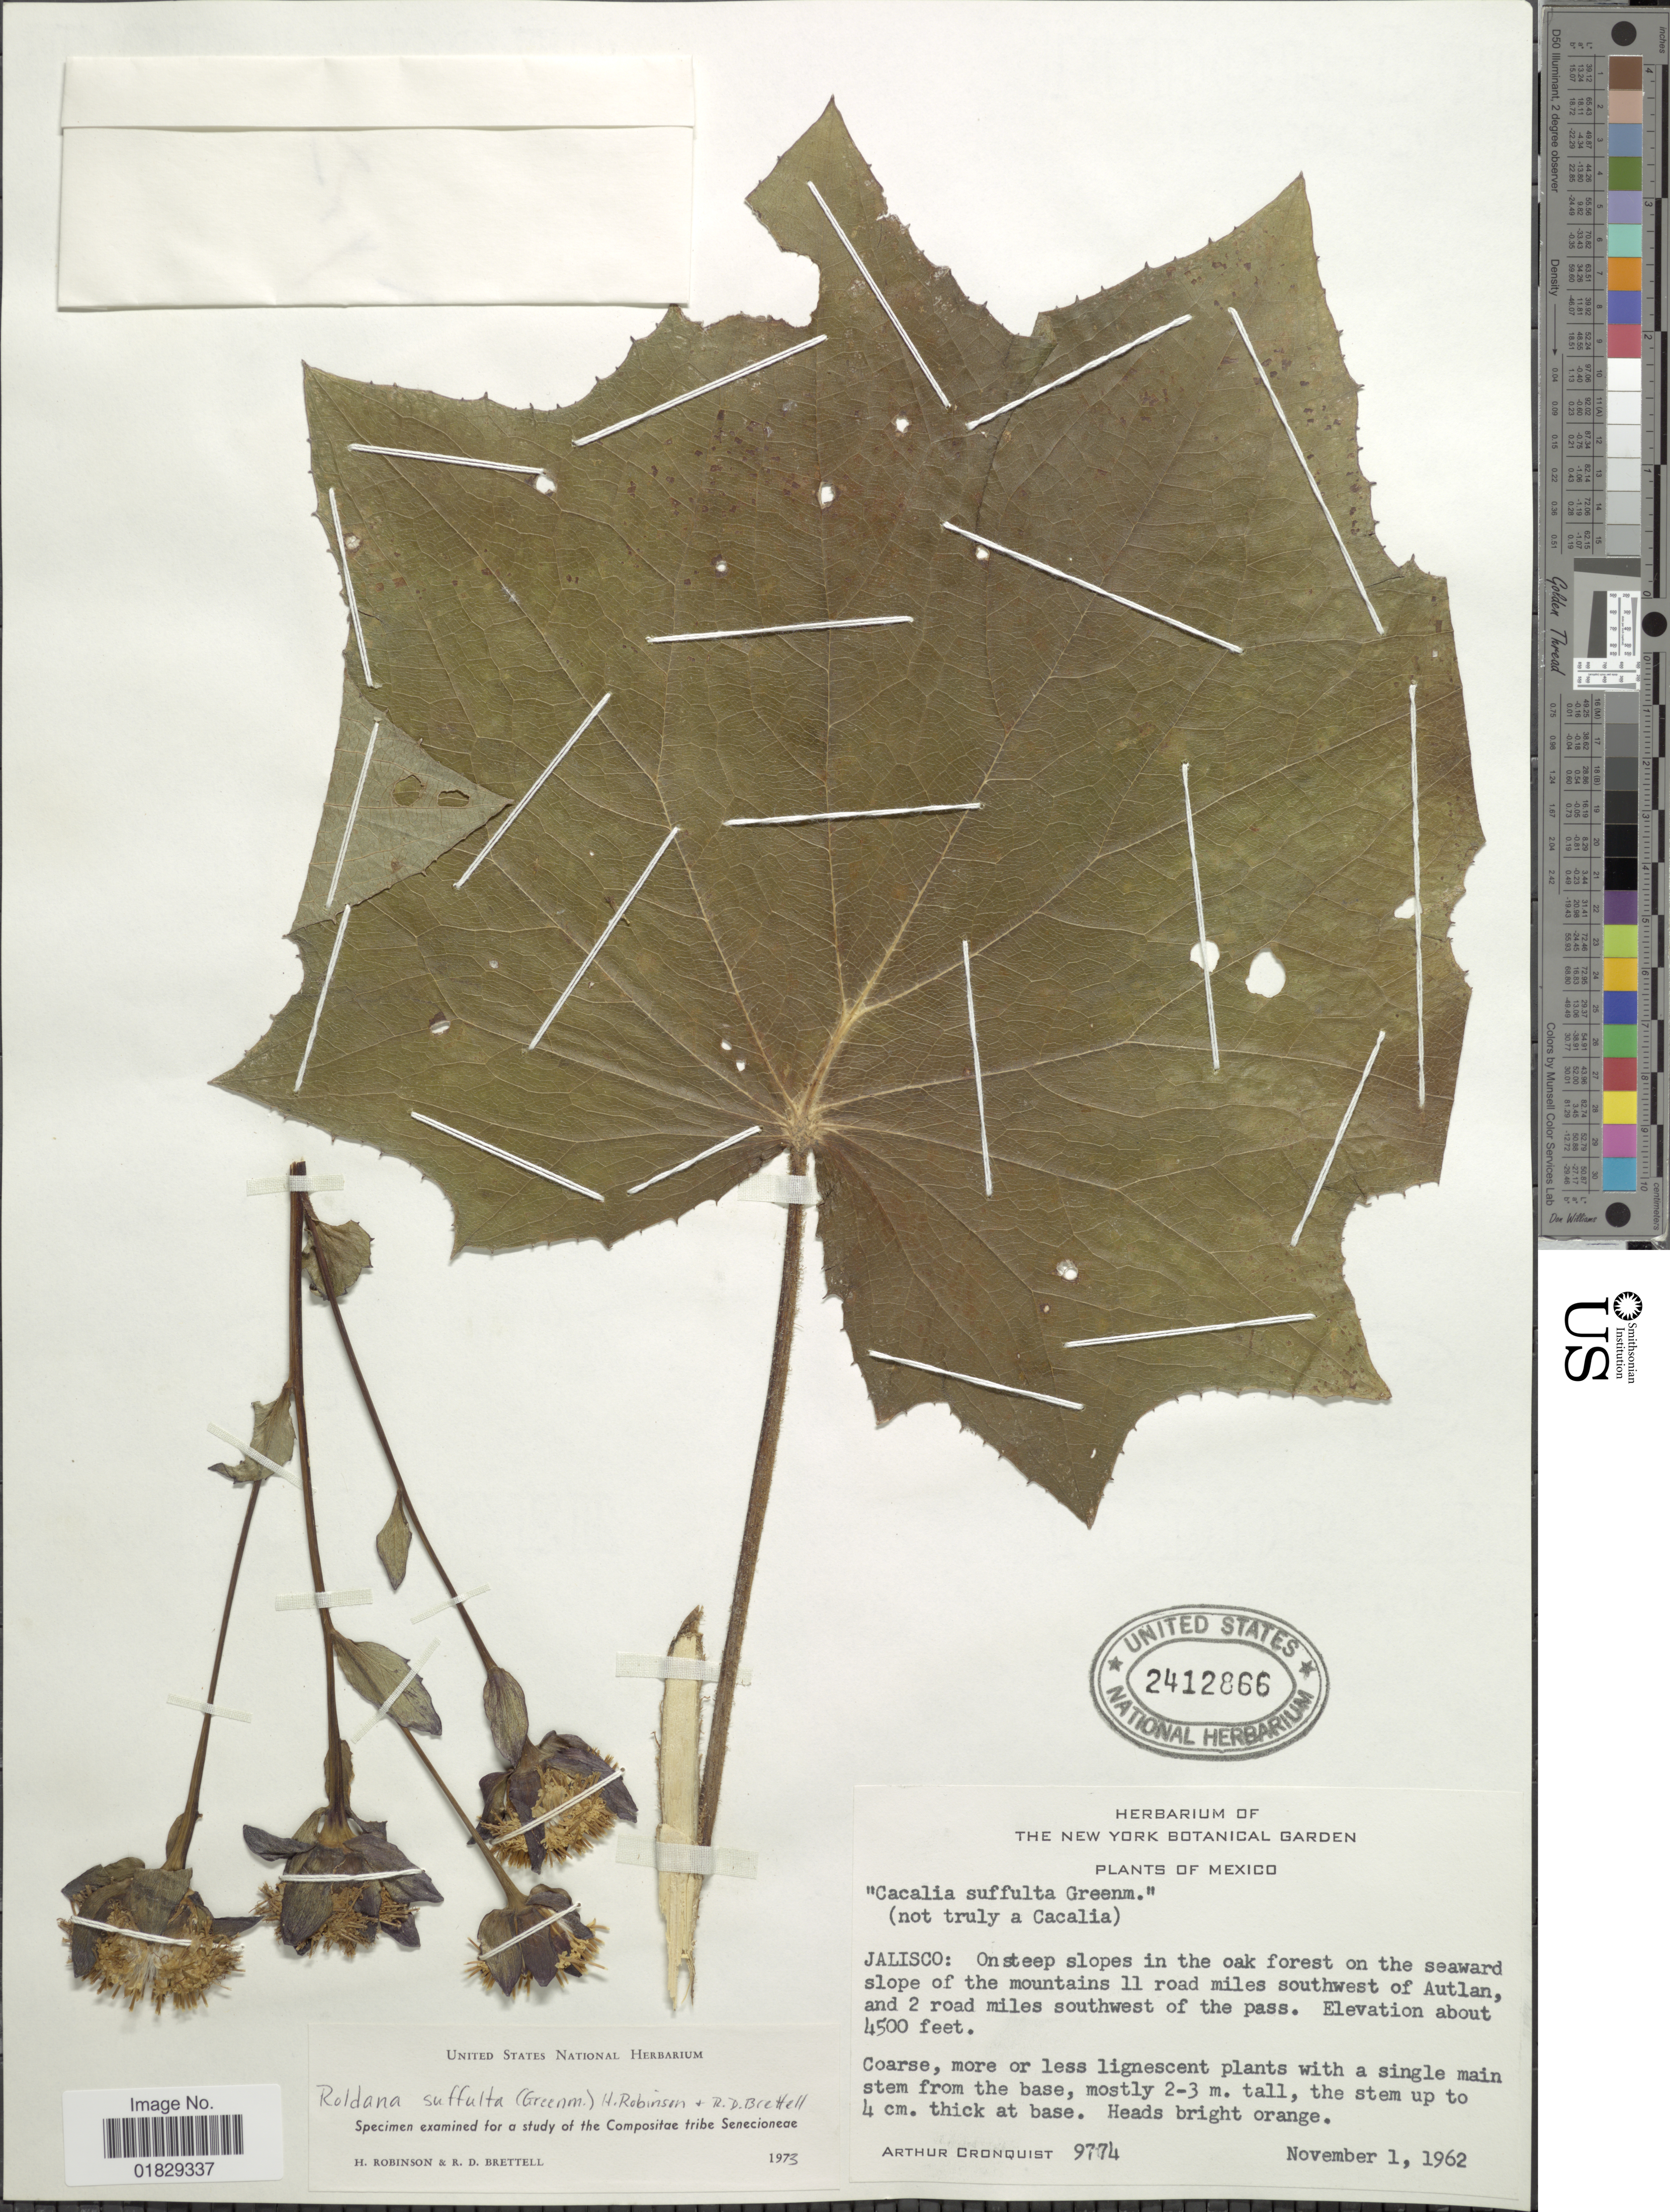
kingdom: Plantae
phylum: Tracheophyta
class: Magnoliopsida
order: Asterales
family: Asteraceae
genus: Roldana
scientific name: Roldana suffulta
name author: (Greenm.) H. Rob. & Brettell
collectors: A. J. Cronquist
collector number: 9774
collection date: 1962-11-01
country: Mexico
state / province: Jalisco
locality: Jalisco: On steep slopes in the oak forest on the seaward slope of the mountains 11 road miles southwest of Autlan, and 2 road miles southwest of the pass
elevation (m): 1372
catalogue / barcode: US 2412866